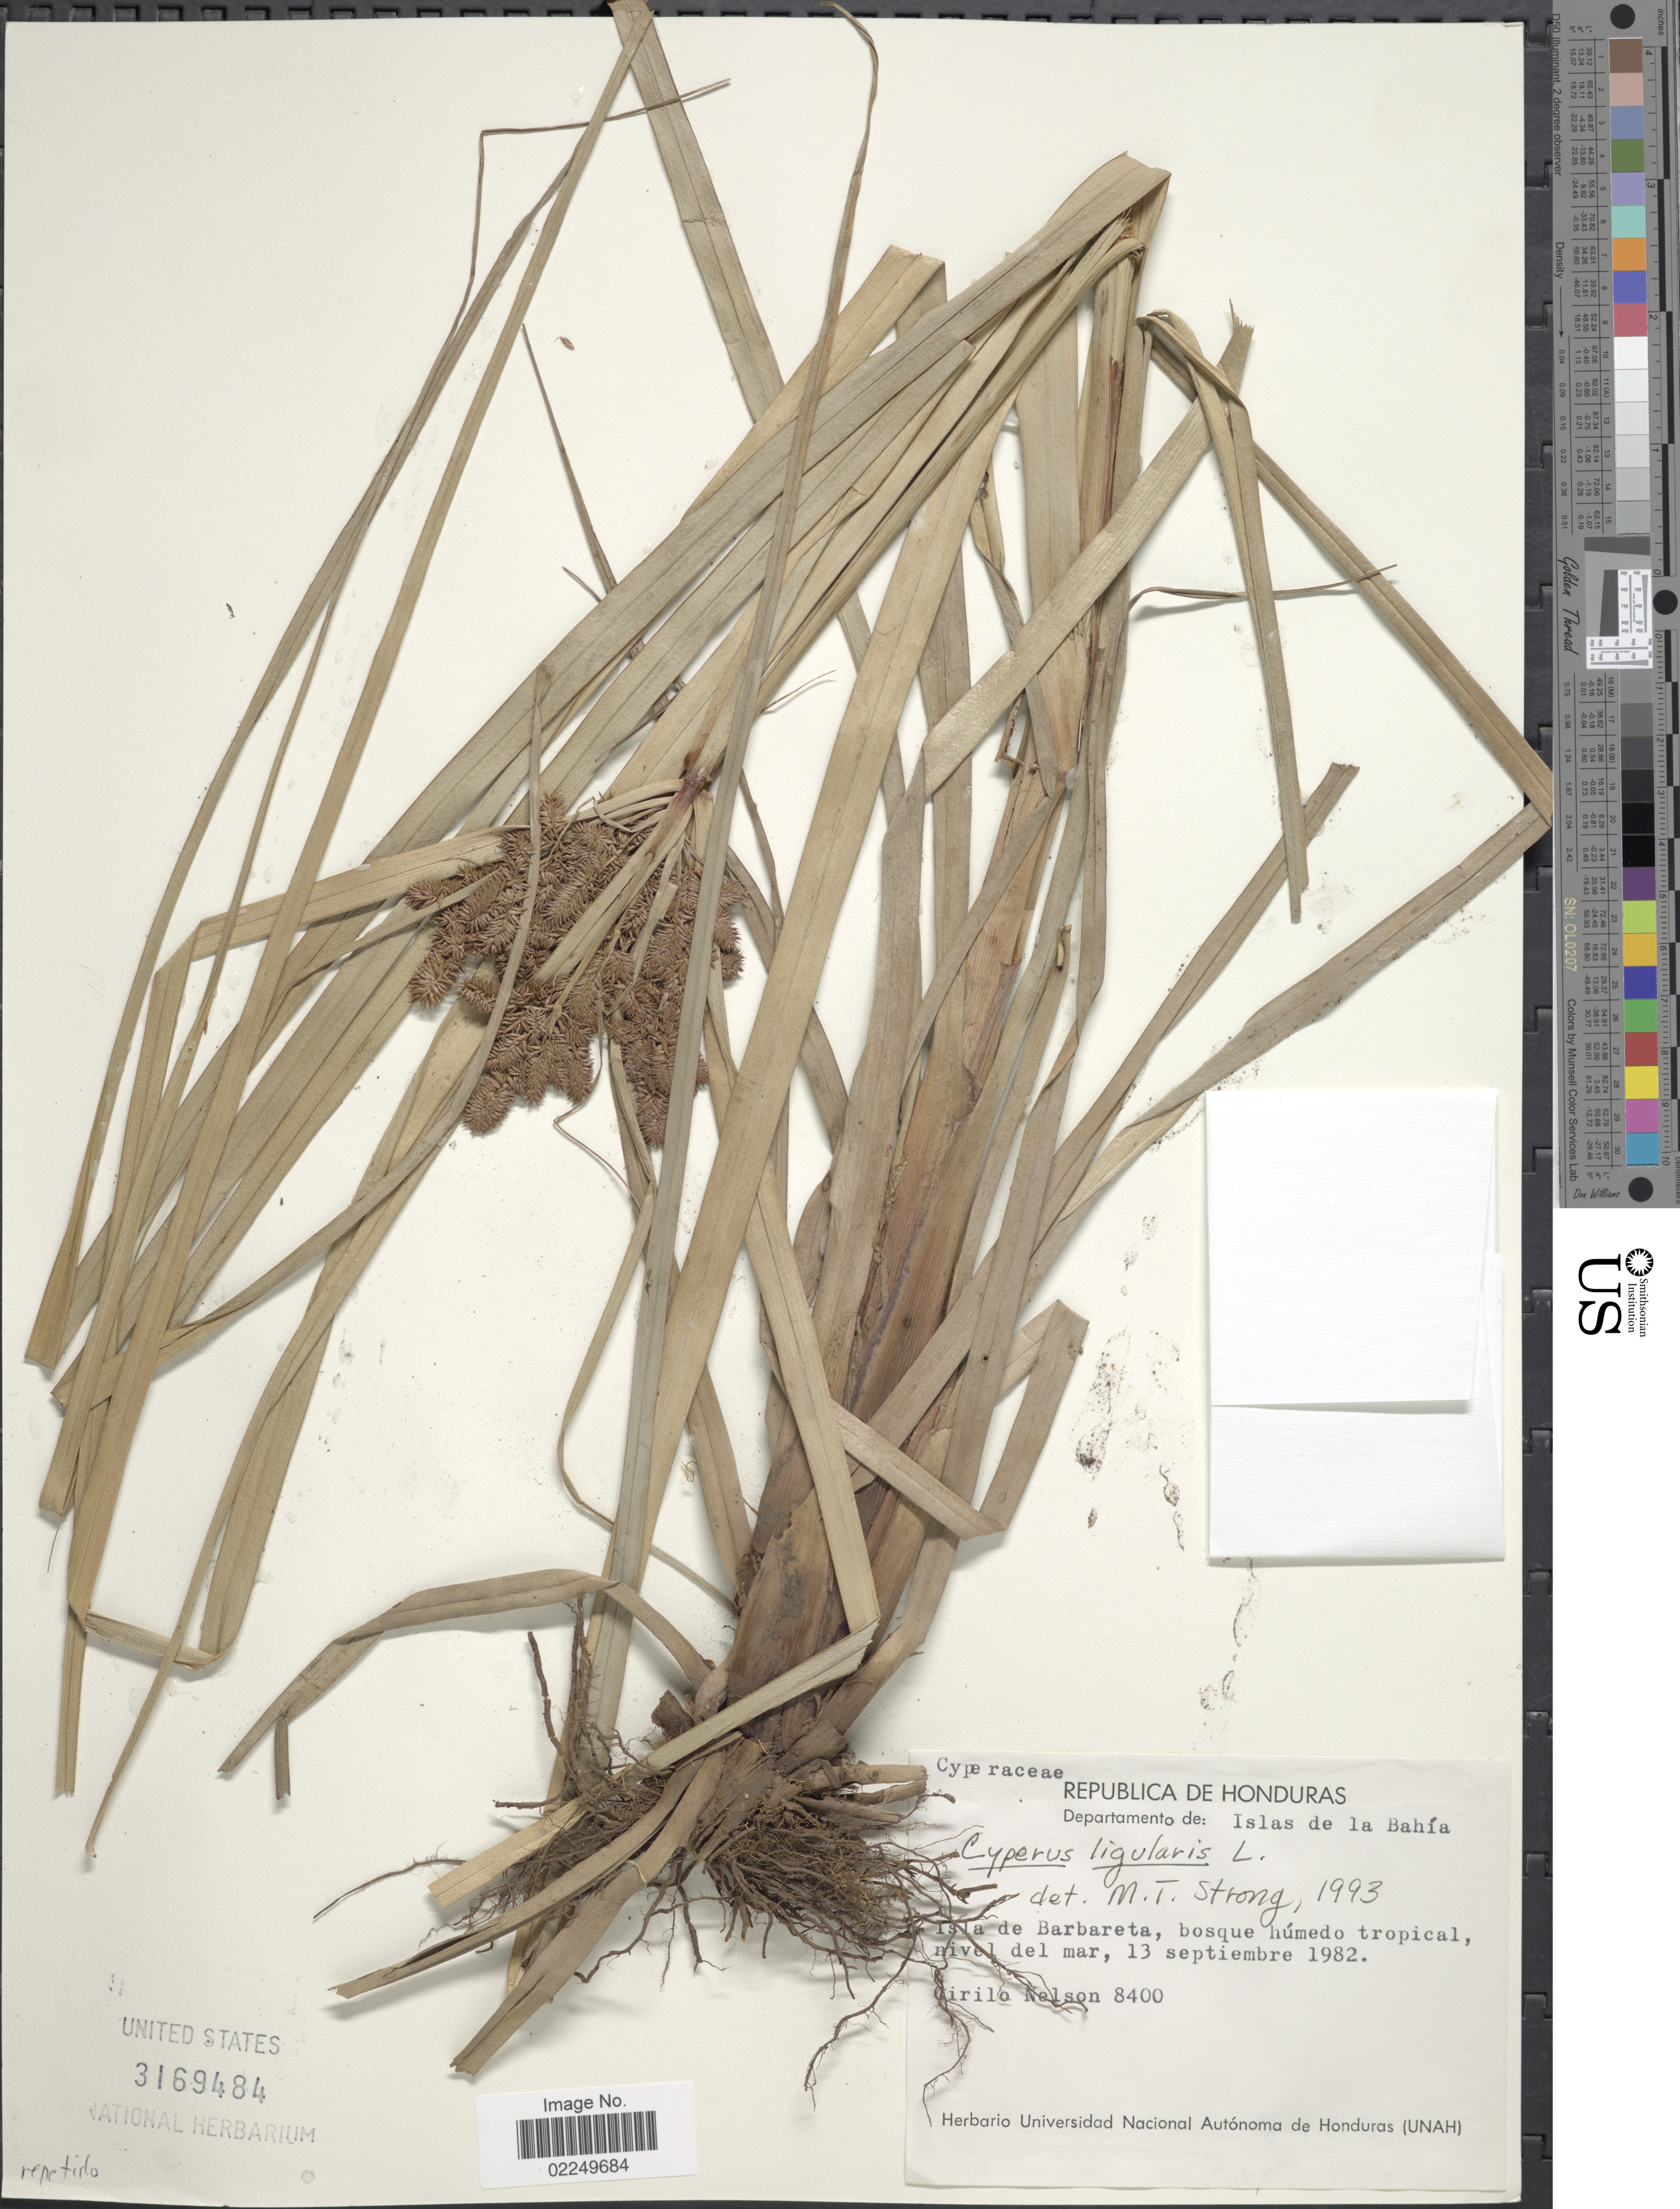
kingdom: Plantae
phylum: Tracheophyta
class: Liliopsida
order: Poales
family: Cyperaceae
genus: Cyperus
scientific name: Cyperus ligularis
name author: L.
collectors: G. Nelson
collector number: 8400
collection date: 1982-09-13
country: Honduras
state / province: Islas de la Bahía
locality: Departamento de: Isla de la Bahia, Isla de Barbareta, bosque humedo tropical nivel del mar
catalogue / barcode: US 3169484